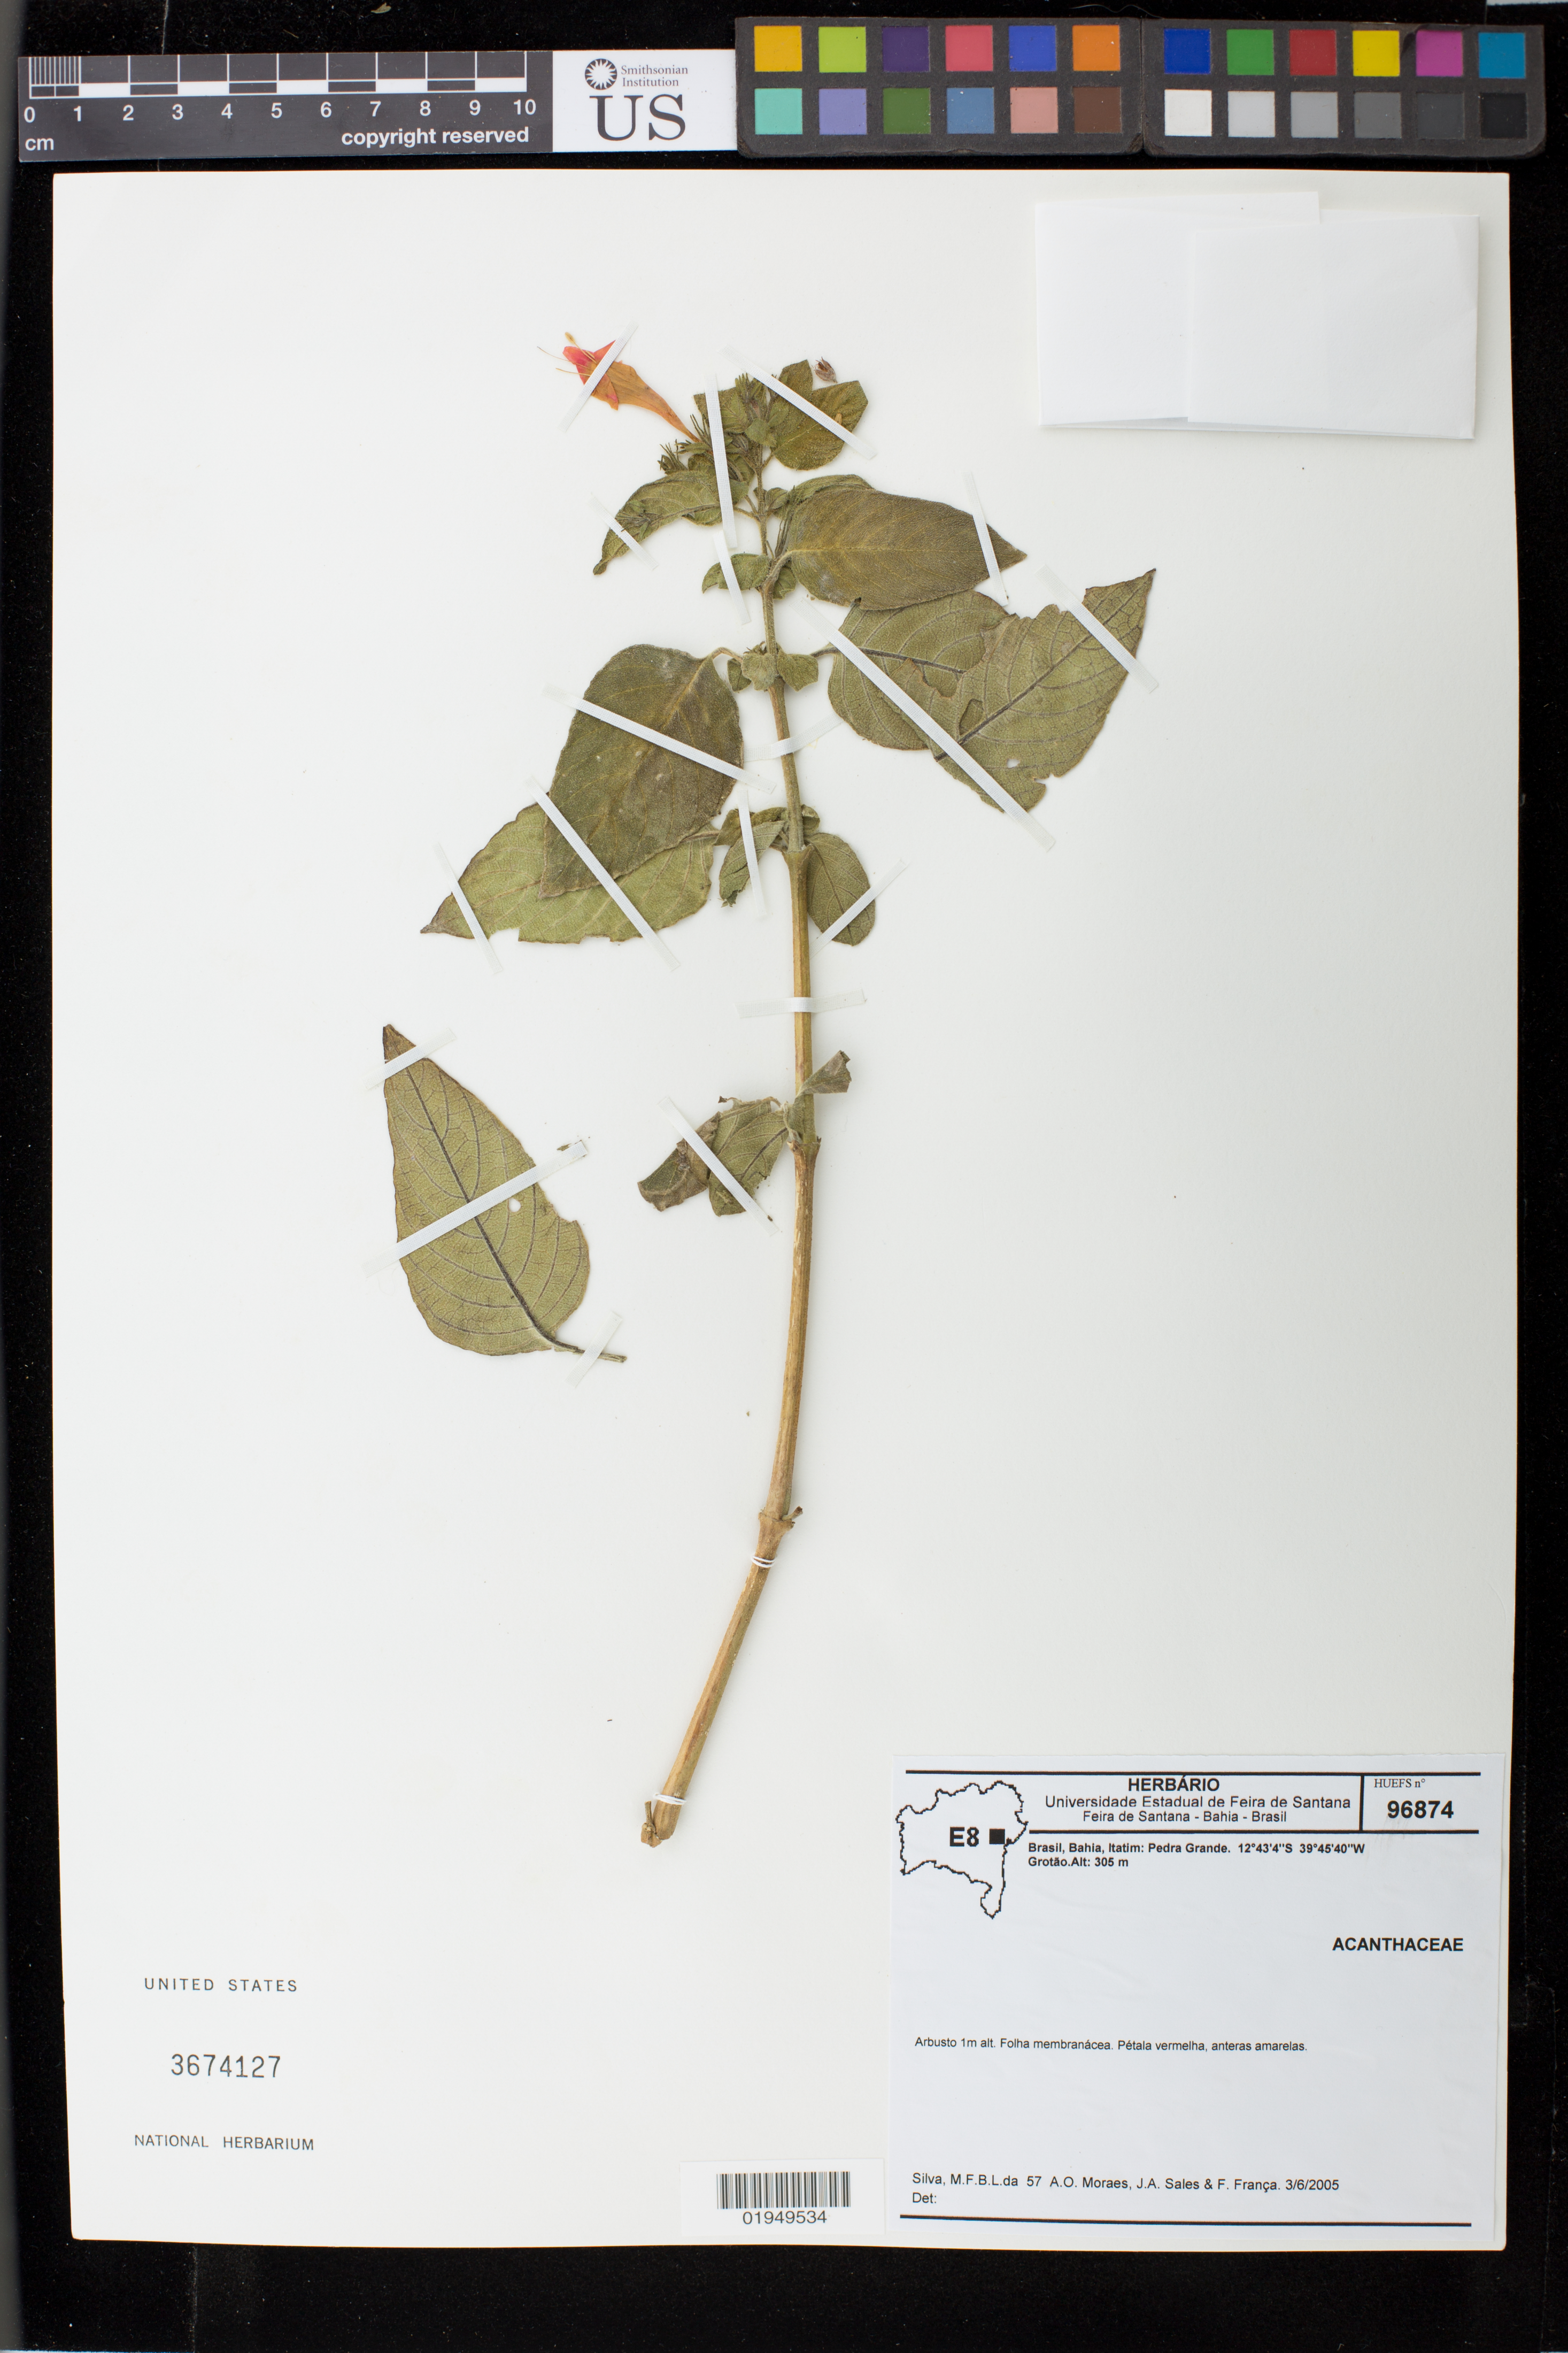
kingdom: Plantae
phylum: Tracheophyta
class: Magnoliopsida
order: Lamiales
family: Acanthaceae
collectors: M. F. da Silva, A. Moraes, J. Sales & F. França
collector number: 57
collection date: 2005-06-03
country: Brazil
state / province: Bahia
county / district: Itatim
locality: Pedra Grande.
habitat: Grotao.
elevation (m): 305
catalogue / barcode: US 3674127